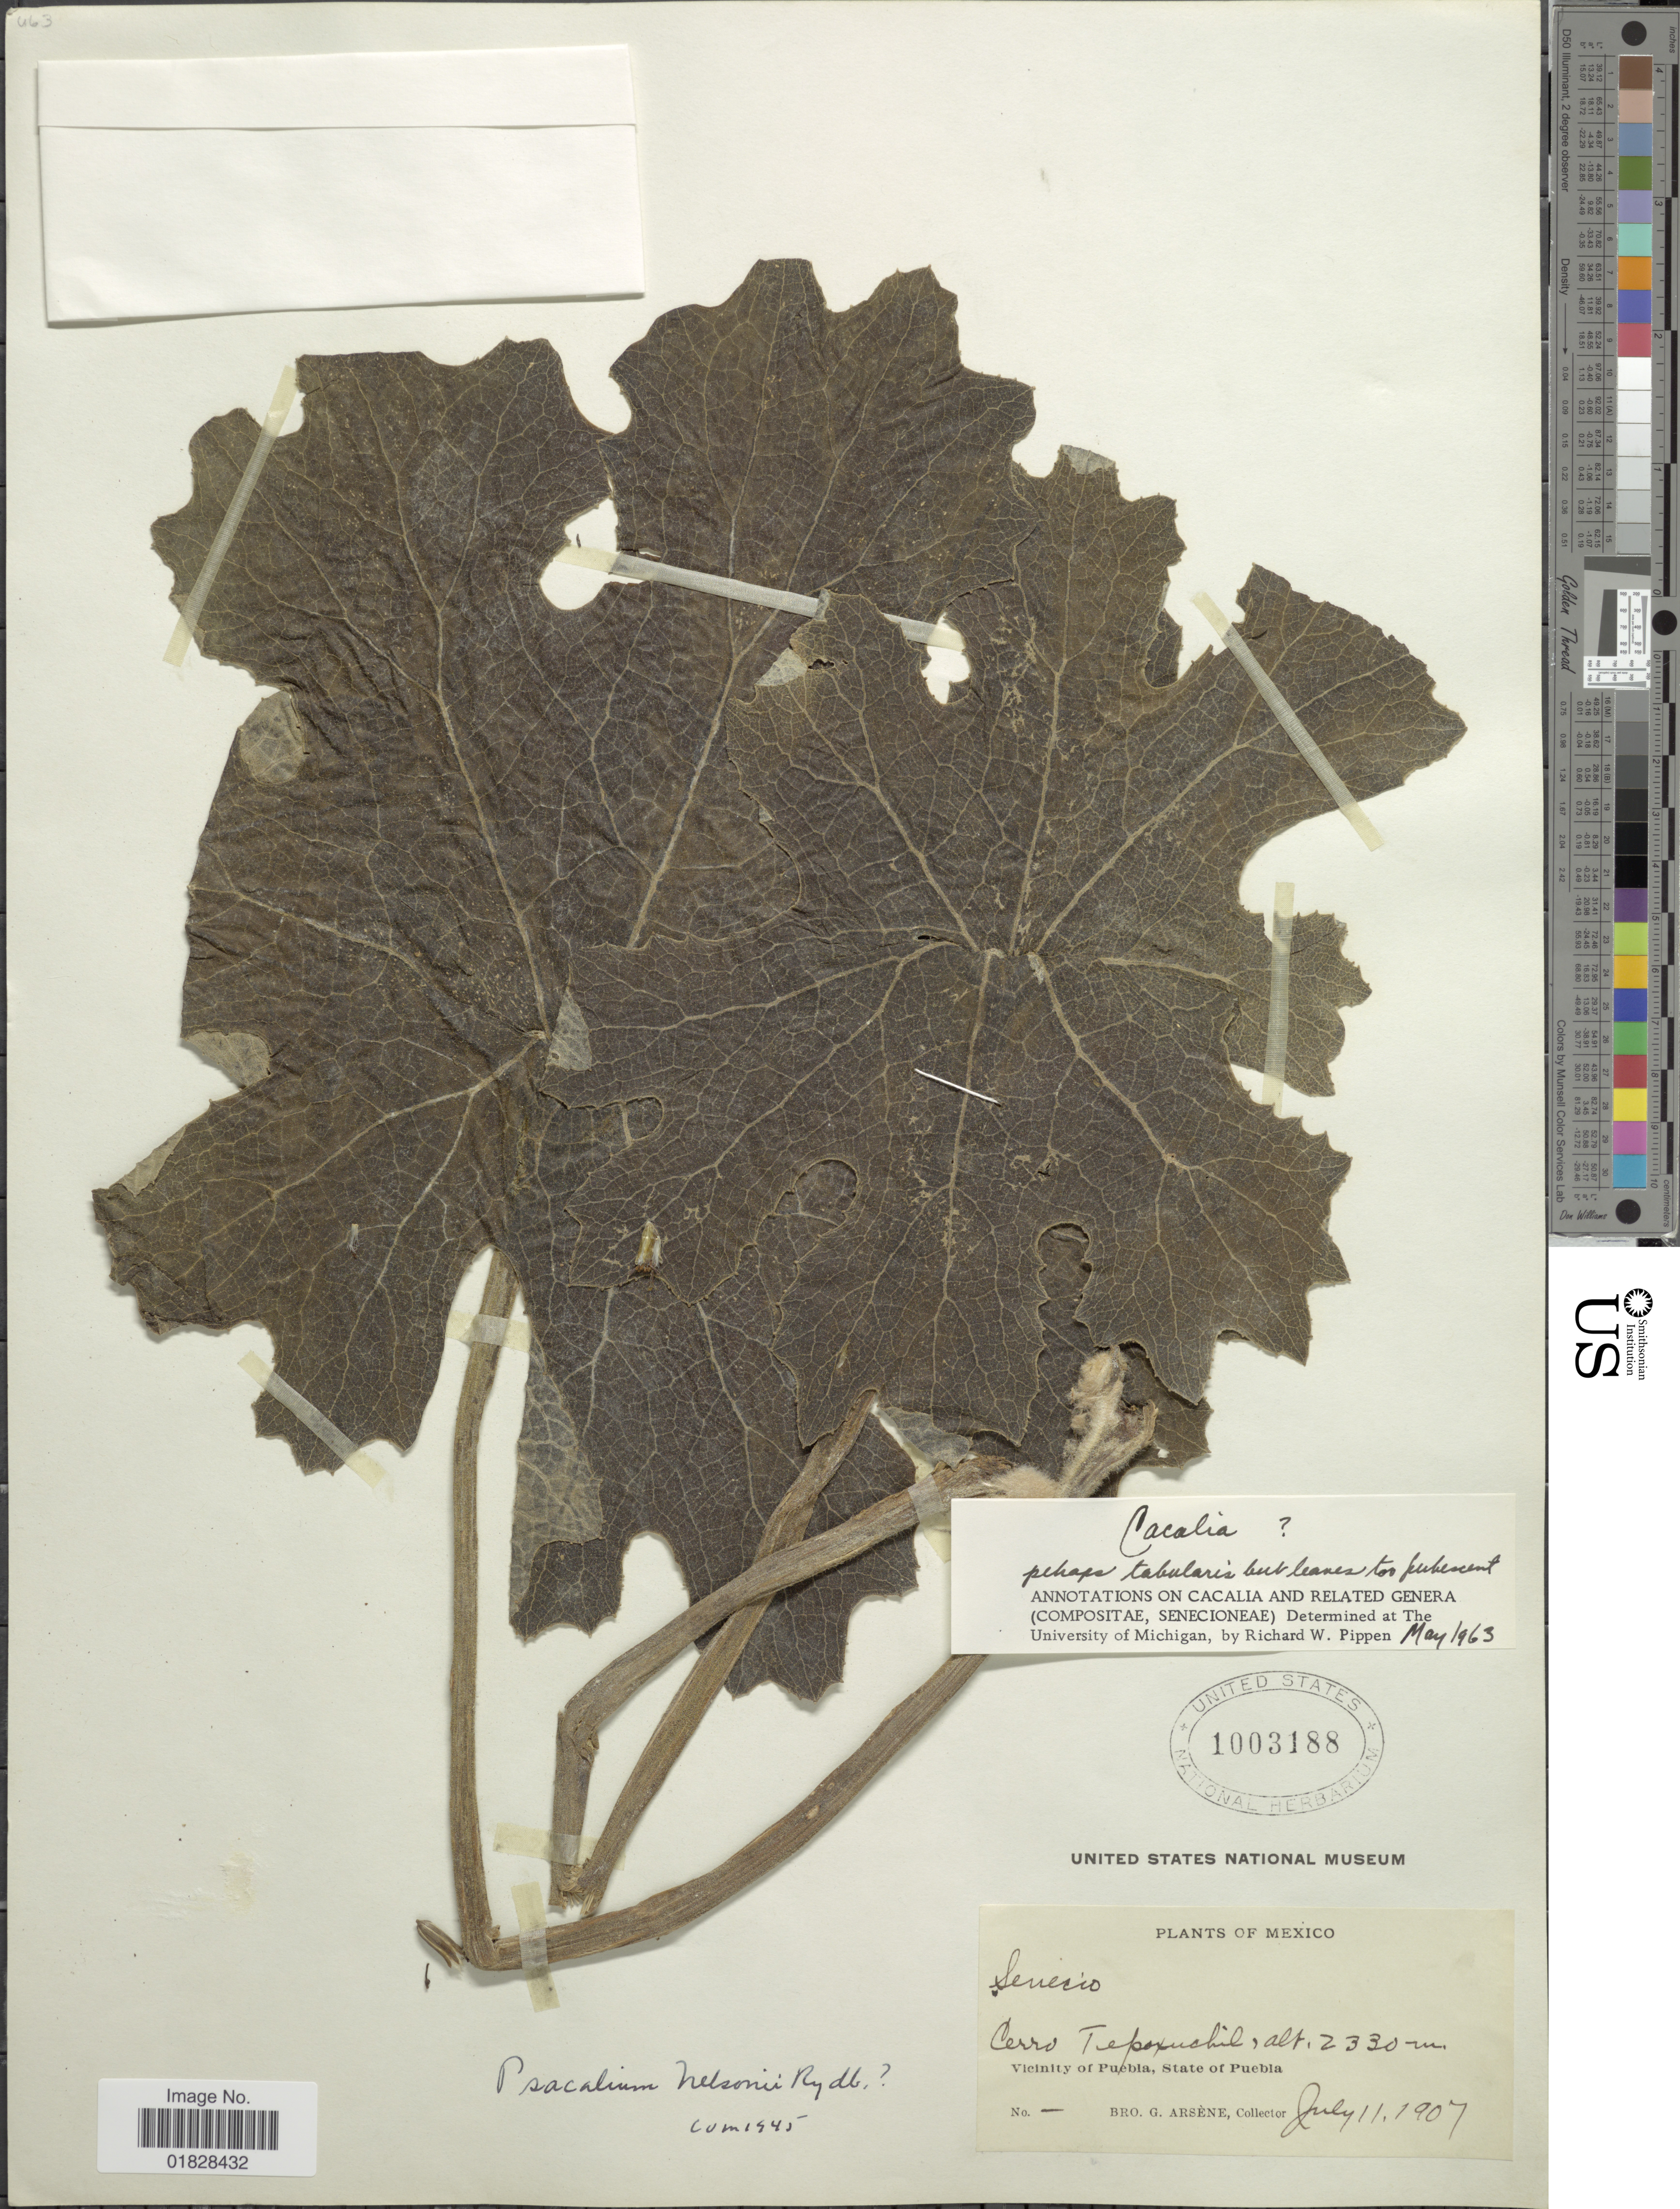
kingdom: Plantae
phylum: Tracheophyta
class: Magnoliopsida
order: Asterales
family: Asteraceae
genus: Psacalium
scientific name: Psacalium tabulare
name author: (Hemsl.) Rydb.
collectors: Bro. G. Arsène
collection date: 1907-07-11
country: Mexico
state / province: Puebla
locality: Cerro Tepoxuchil. Vicinity of Puebla, State of Puebla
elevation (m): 2330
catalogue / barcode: US 1003188